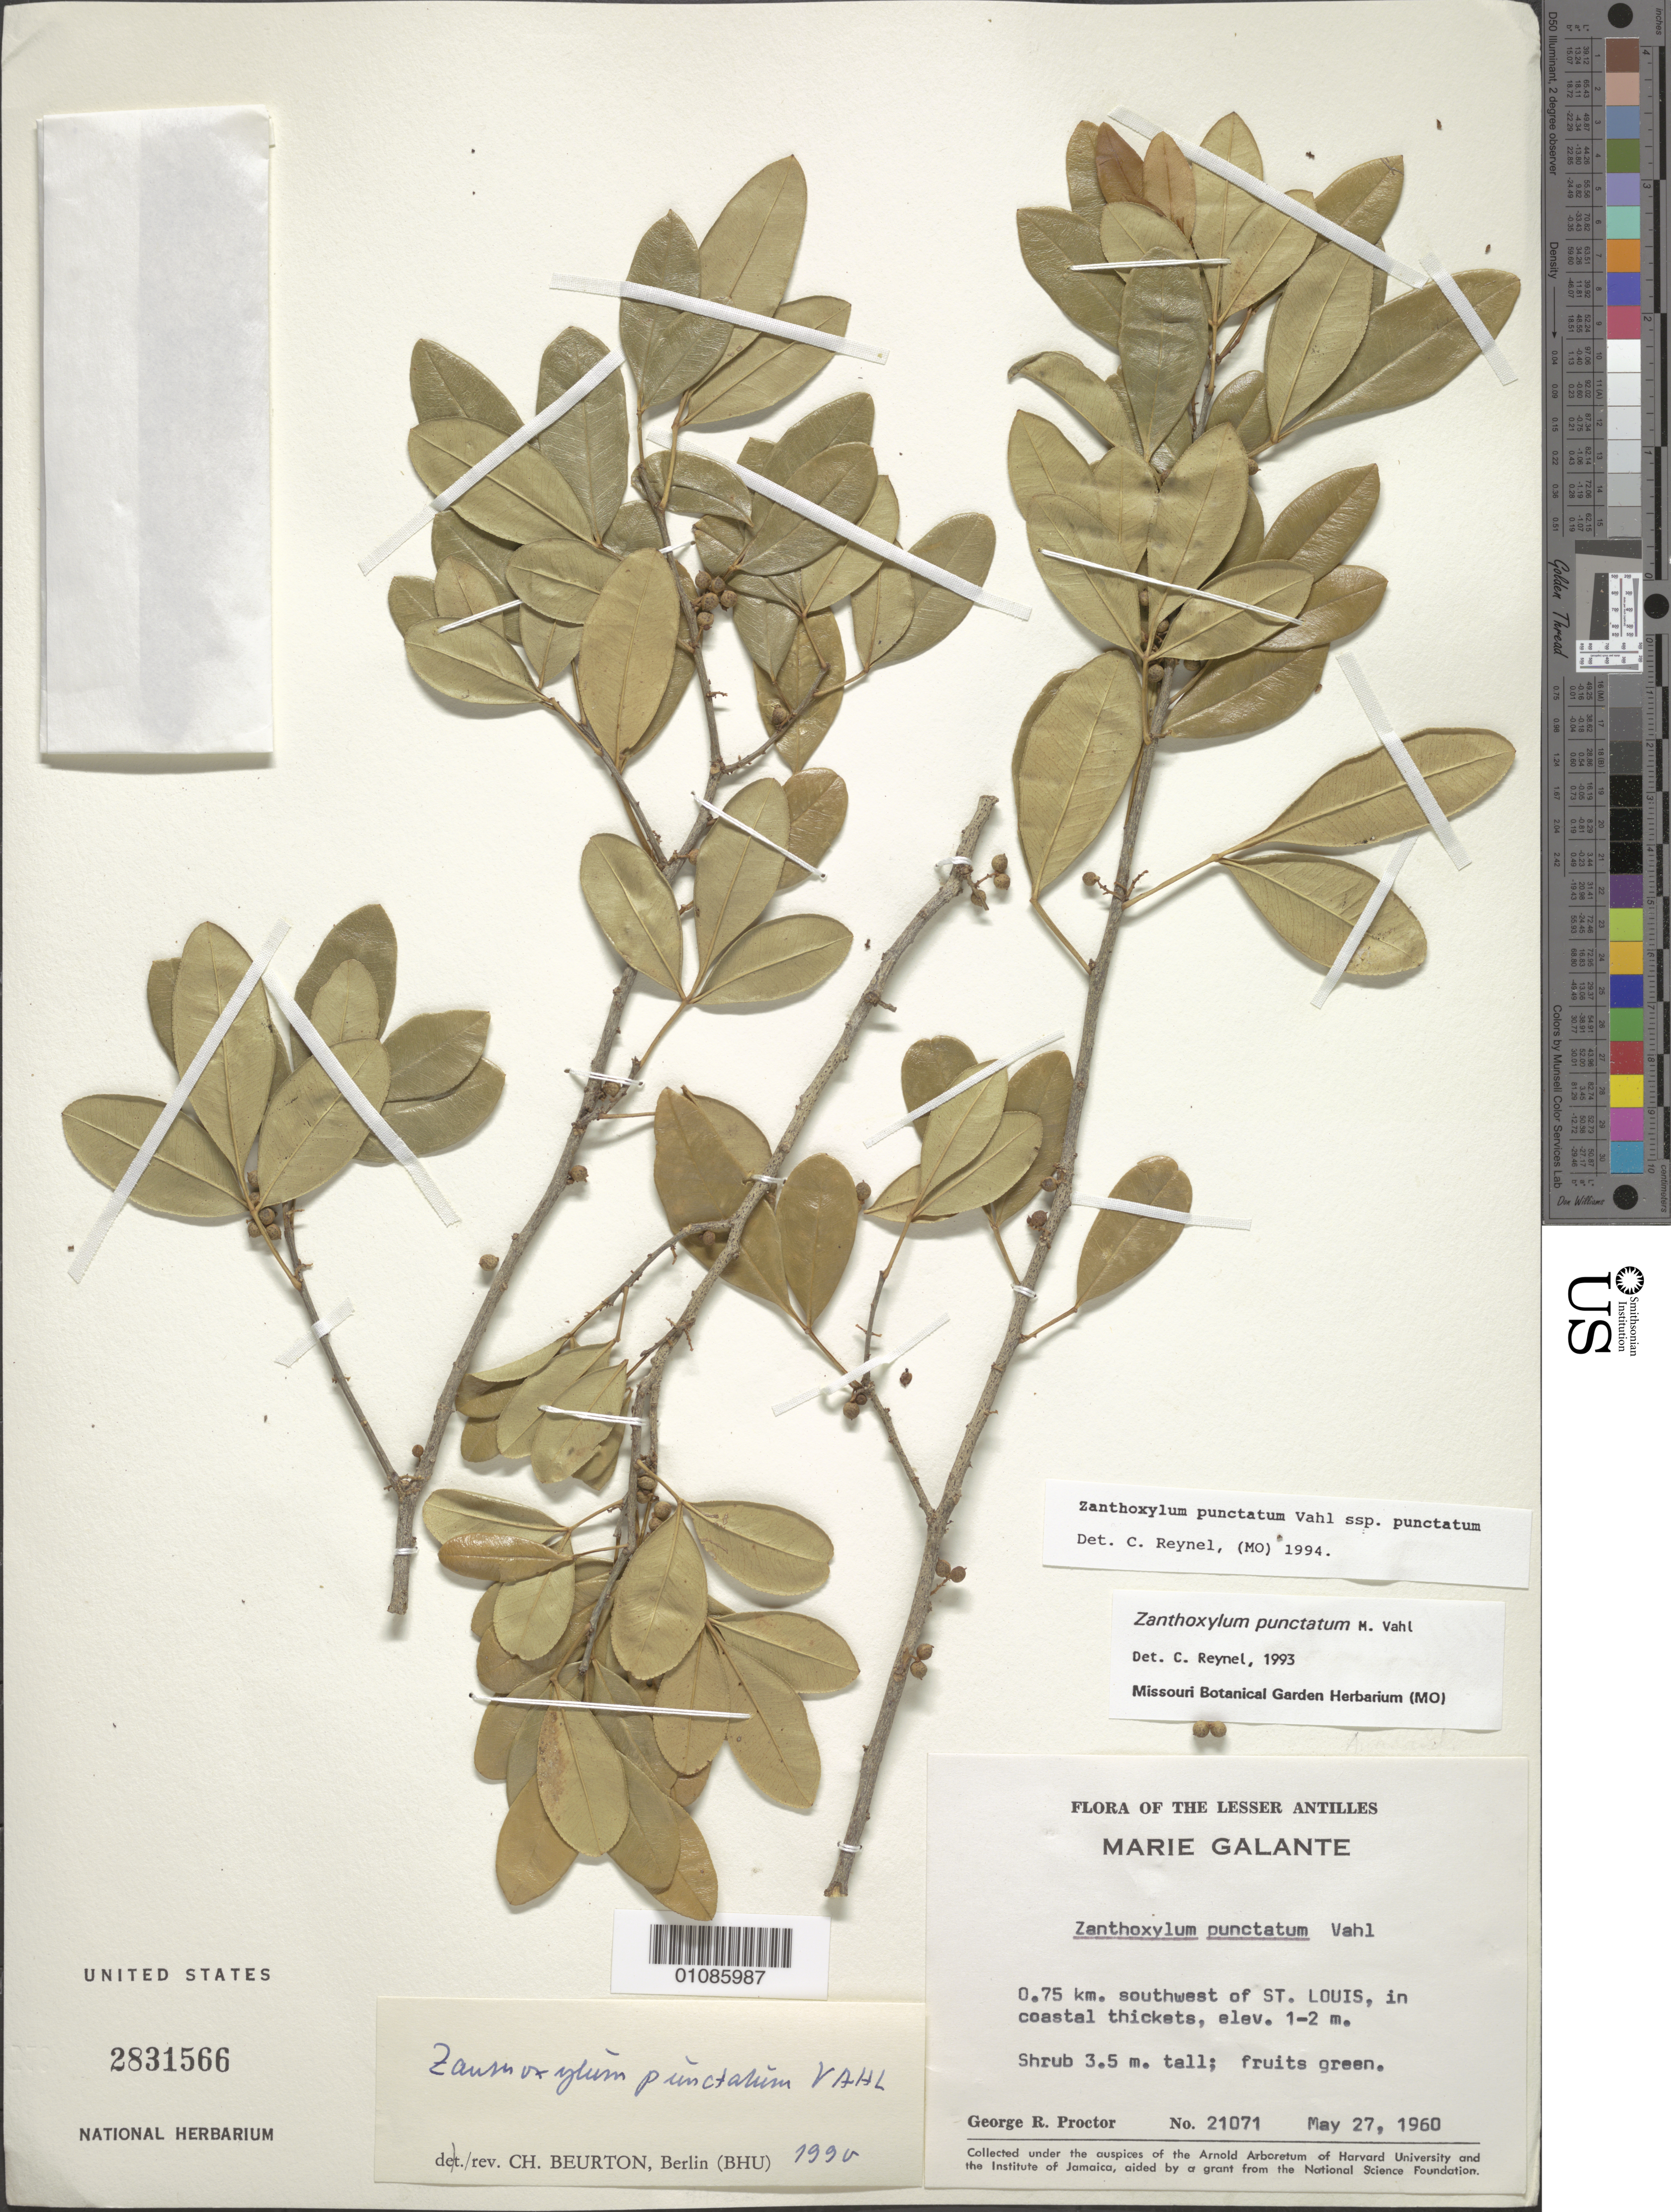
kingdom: Plantae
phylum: Tracheophyta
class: Magnoliopsida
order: Sapindales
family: Rutaceae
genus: Zanthoxylum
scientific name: Zanthoxylum punctatum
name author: Vahl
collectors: G. R. Proctor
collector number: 21017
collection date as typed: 27 May 1960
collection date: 1960-05-27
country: Guadeloupe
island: Marie Galante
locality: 0.75km SW of St.Louis, in Coastal thickets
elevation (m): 1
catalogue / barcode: US 2831566